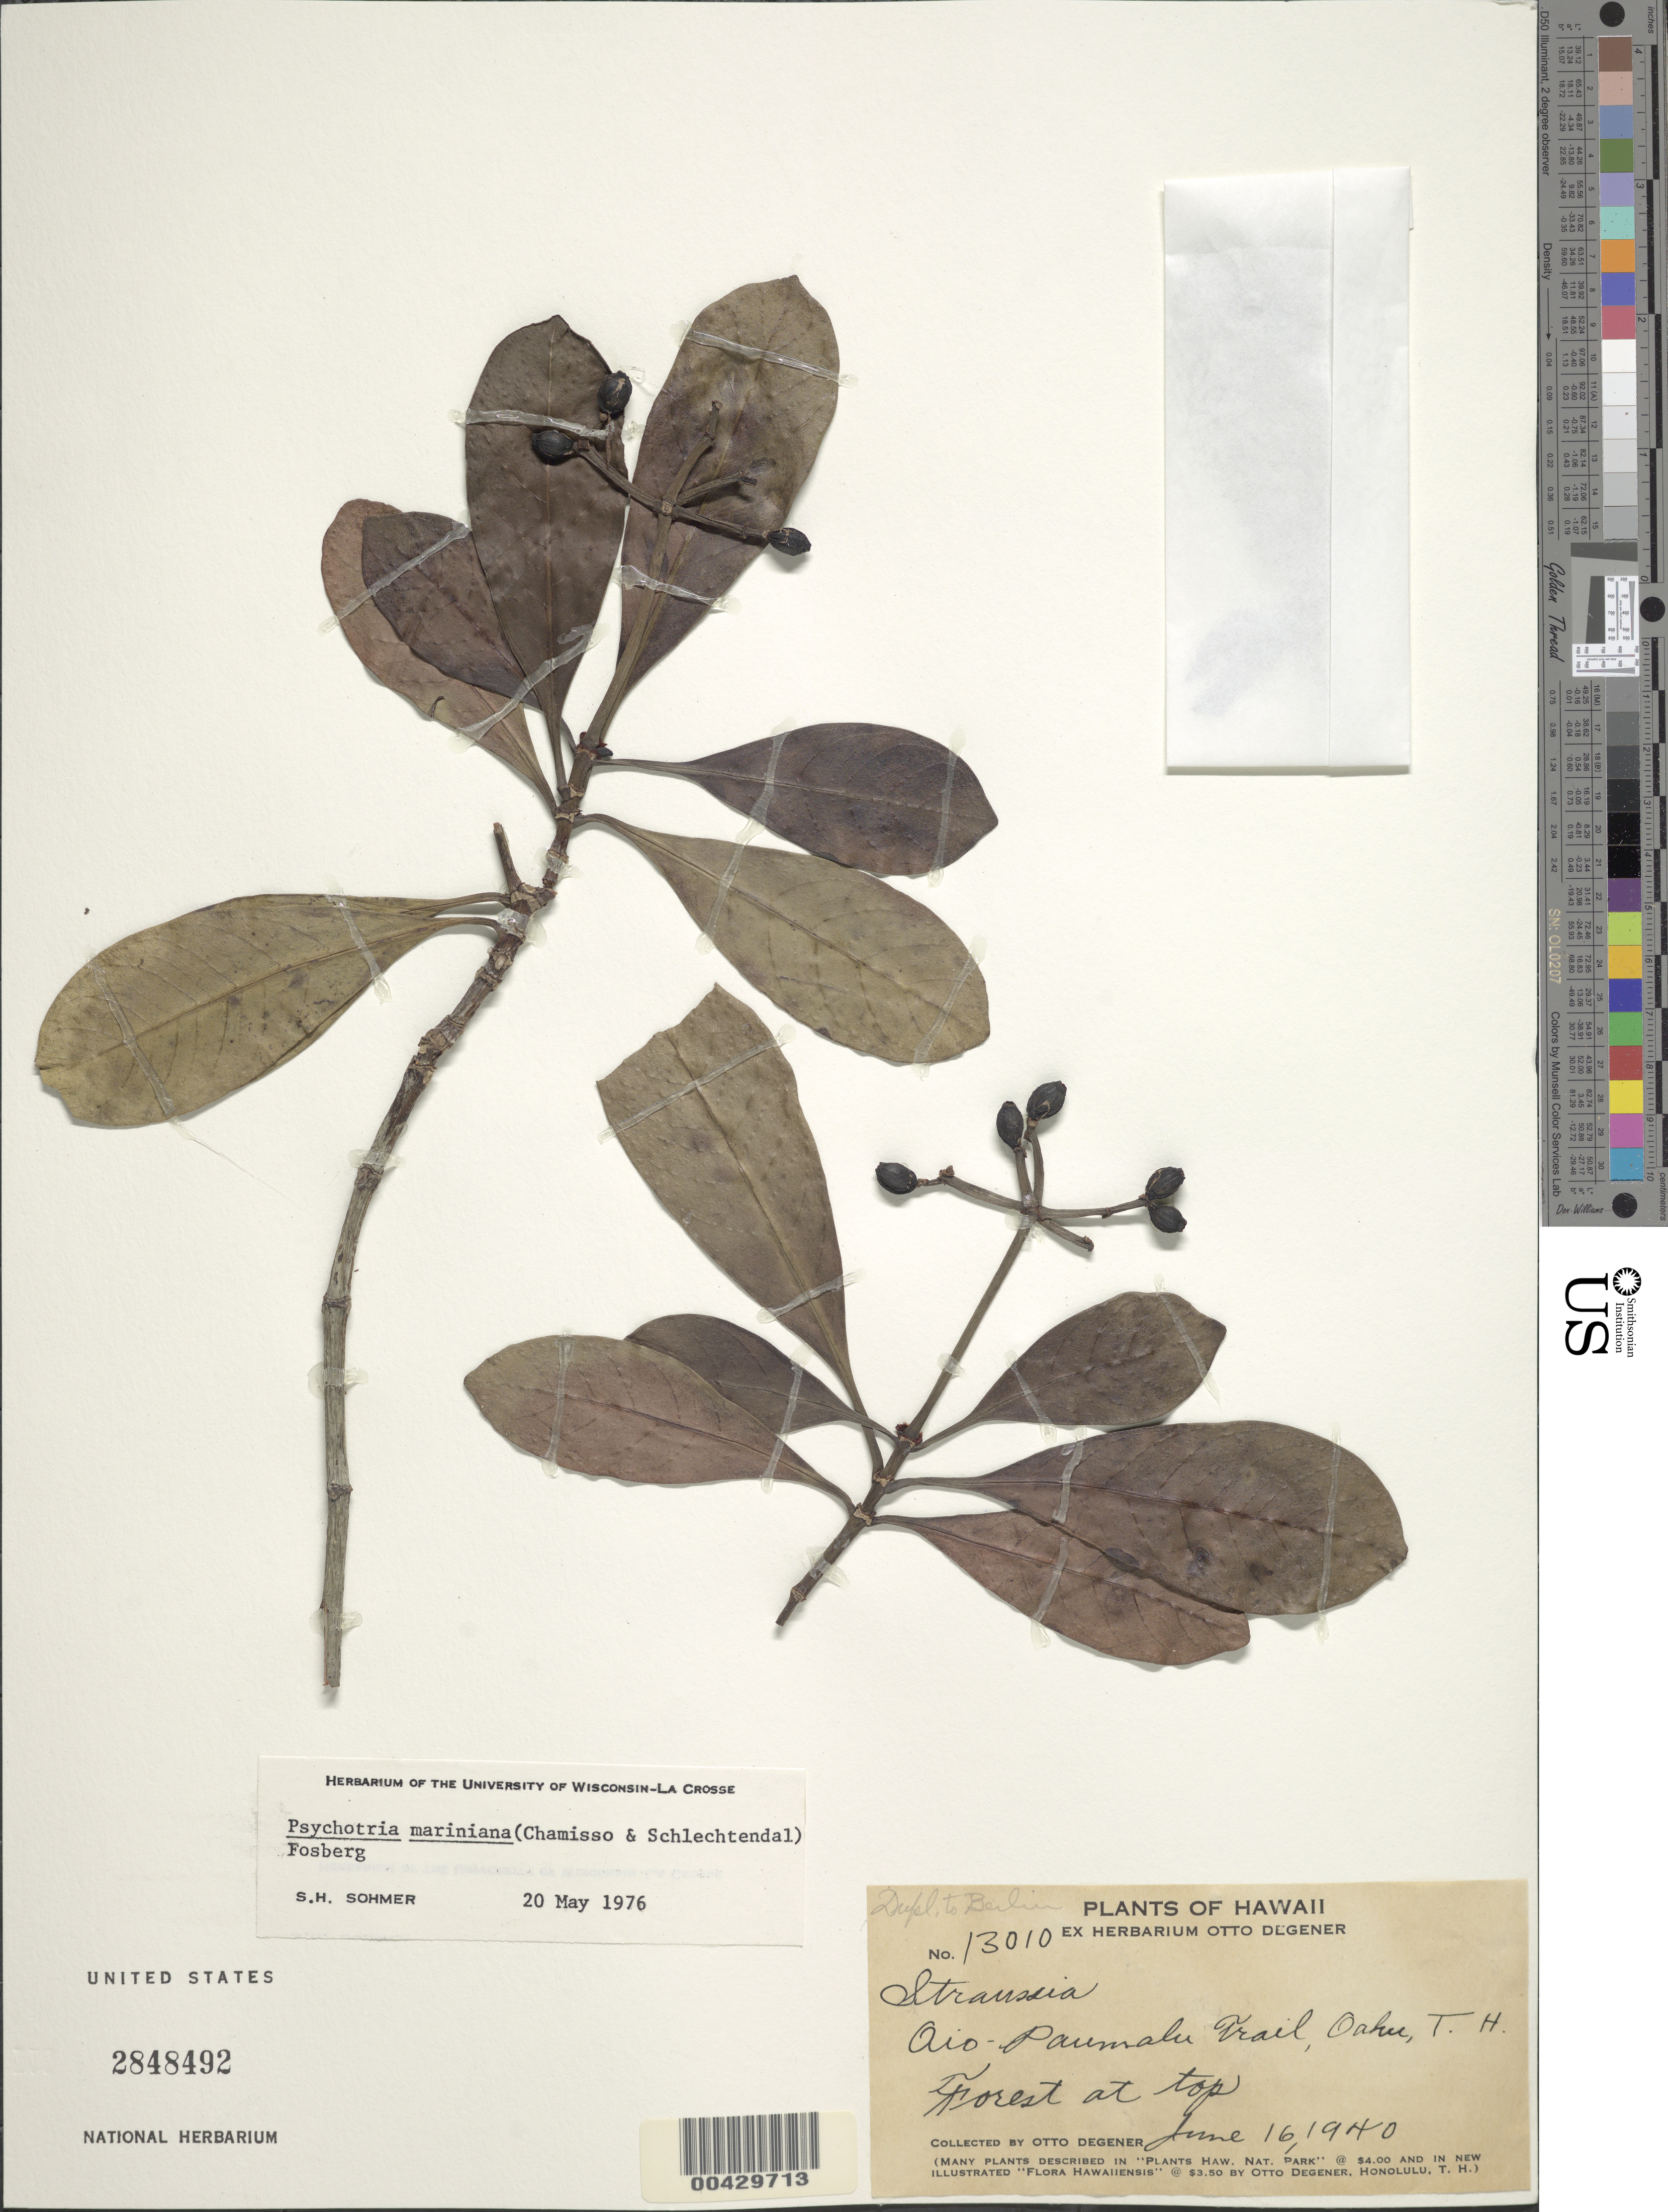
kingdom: Plantae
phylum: Tracheophyta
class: Magnoliopsida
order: Gentianales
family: Rubiaceae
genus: Psychotria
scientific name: Psychotria mariniana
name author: (Cham. & Schltdl.) Fosberg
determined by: Sohmer, S. H.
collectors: O. Degener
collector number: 13010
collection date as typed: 16 Jun 1940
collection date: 1940-06-16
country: United States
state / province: Hawaii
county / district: Honolulu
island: Oahu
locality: Oio-Paumalu Trail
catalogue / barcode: US 2848492